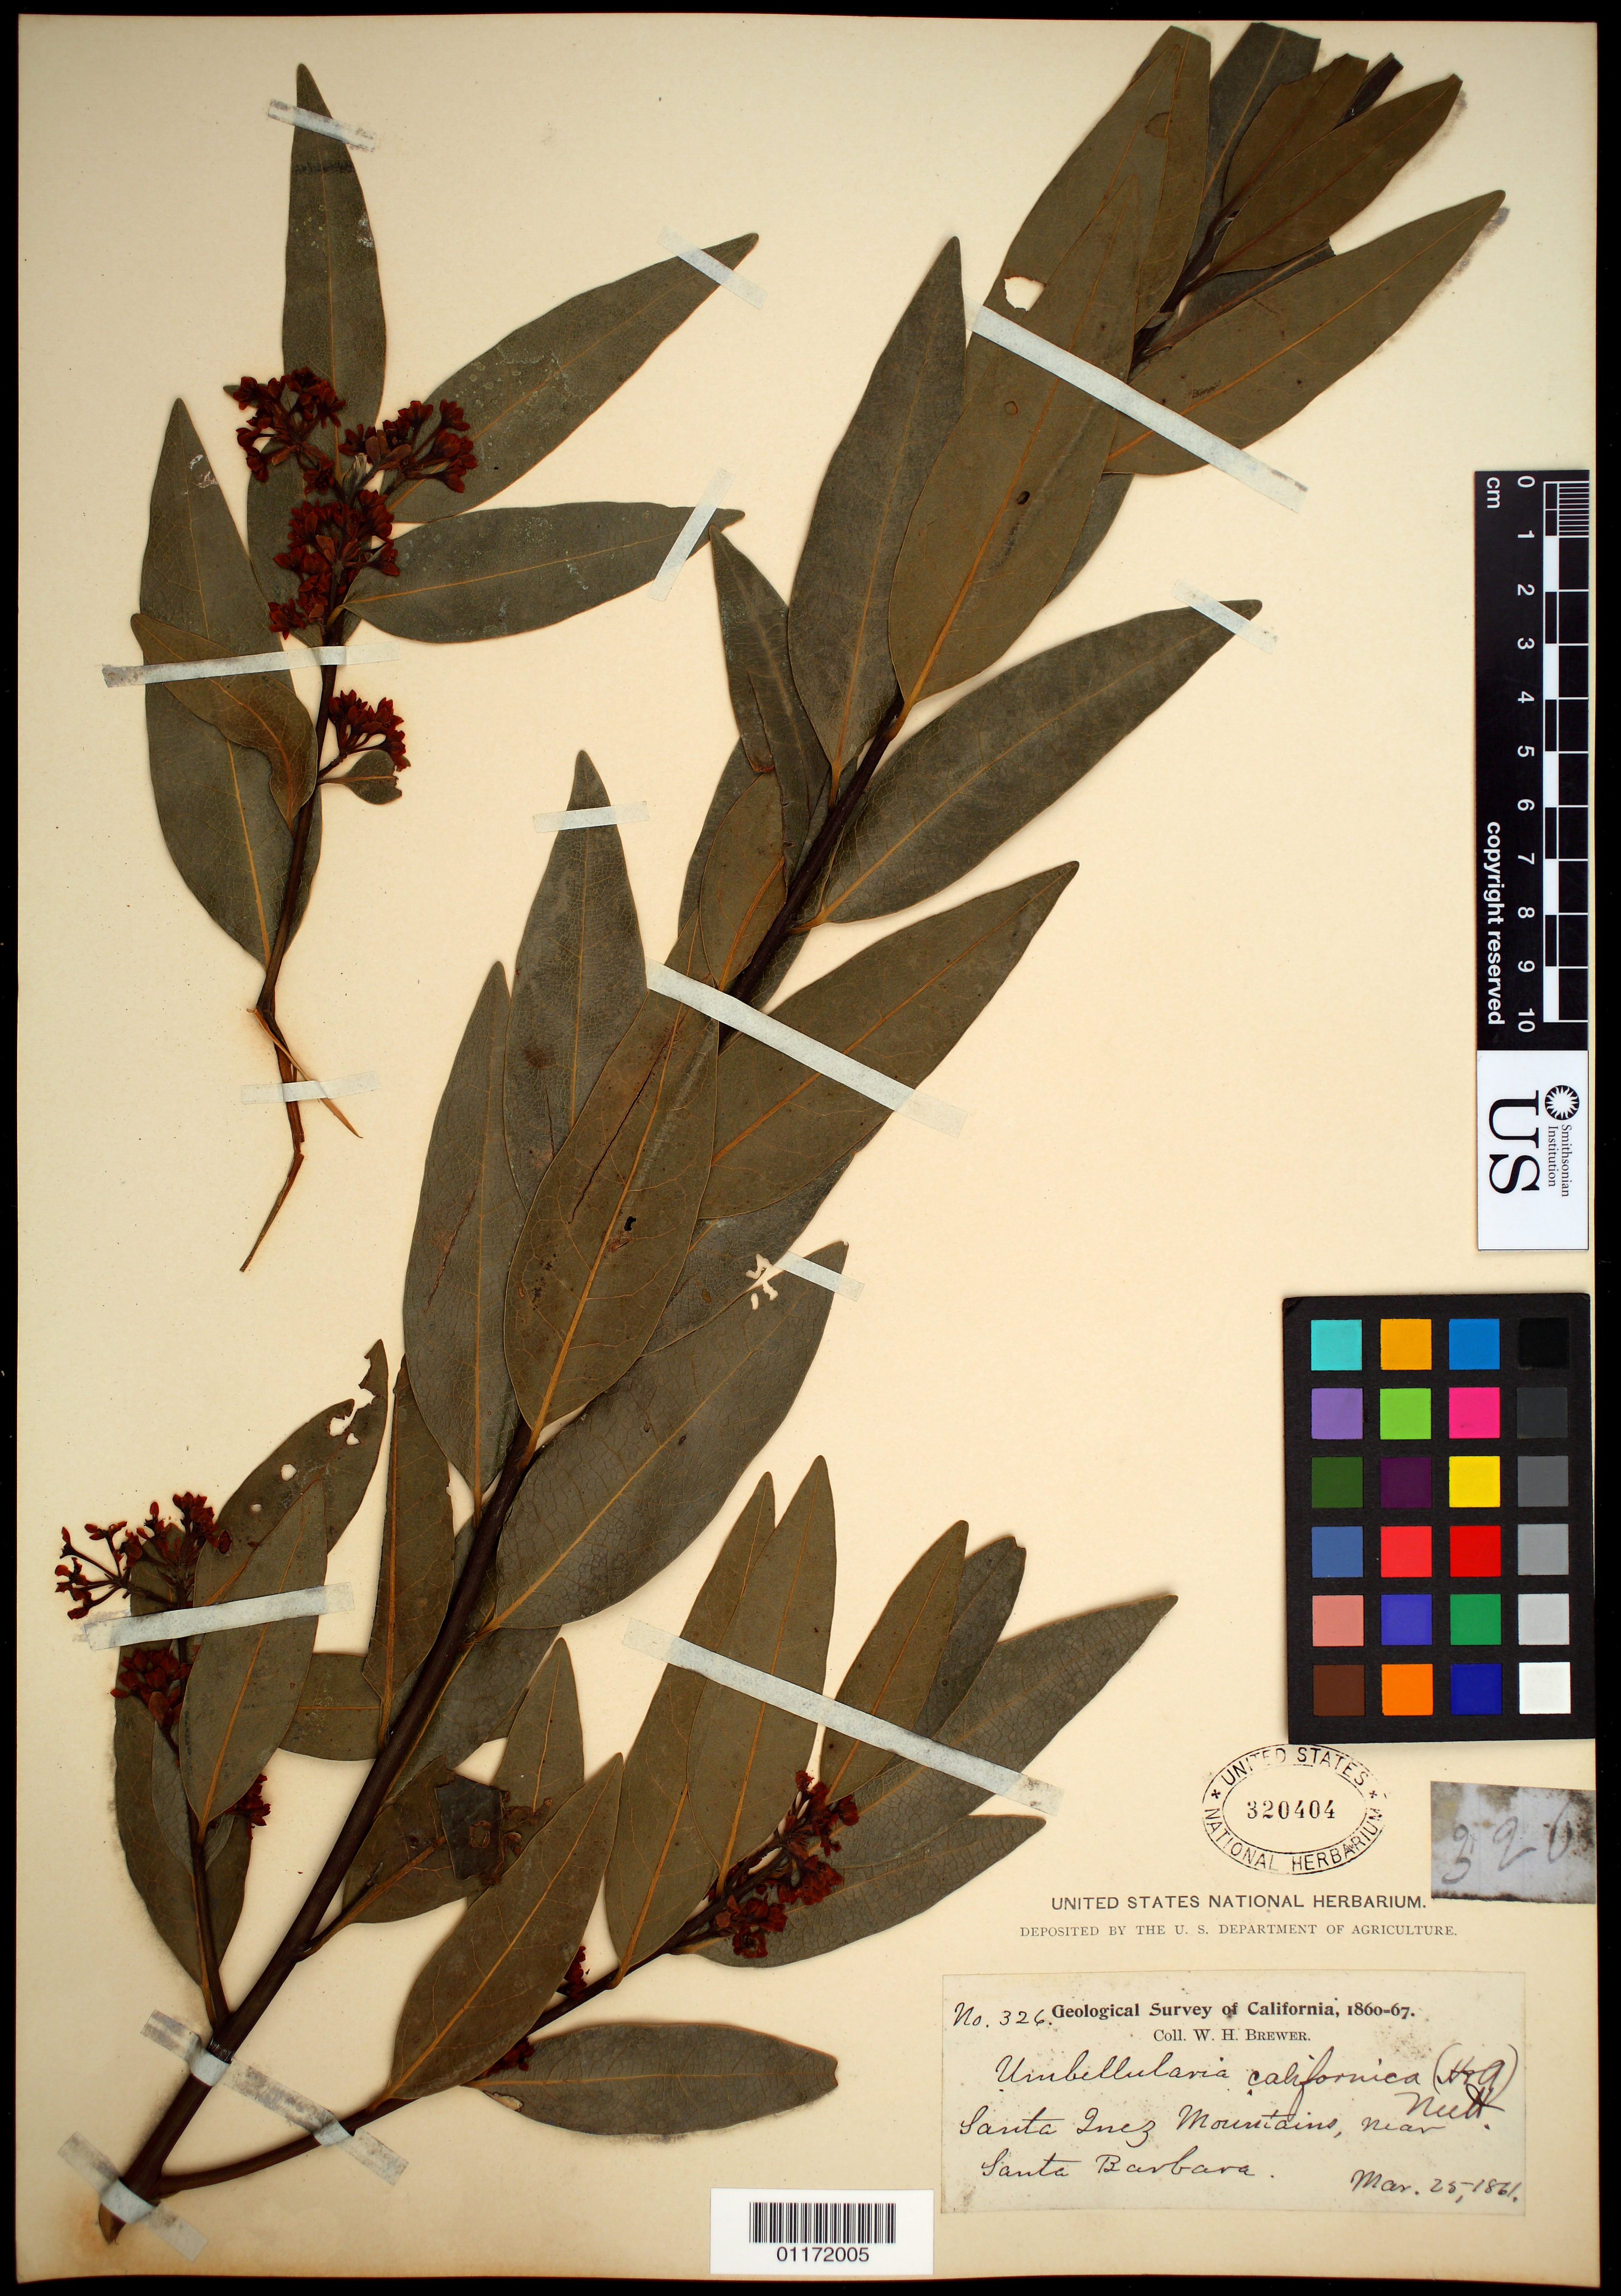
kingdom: Plantae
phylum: Tracheophyta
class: Magnoliopsida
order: Laurales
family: Lauraceae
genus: Umbellularia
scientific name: Umbellularia californica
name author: (Hook. & Arn.) Nutt.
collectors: W. H. Brewer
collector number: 326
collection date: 1861-03-25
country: United States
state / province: California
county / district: Santa Barbara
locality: Santa Ynez Mts, near Santa Barbara.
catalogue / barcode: US 320404